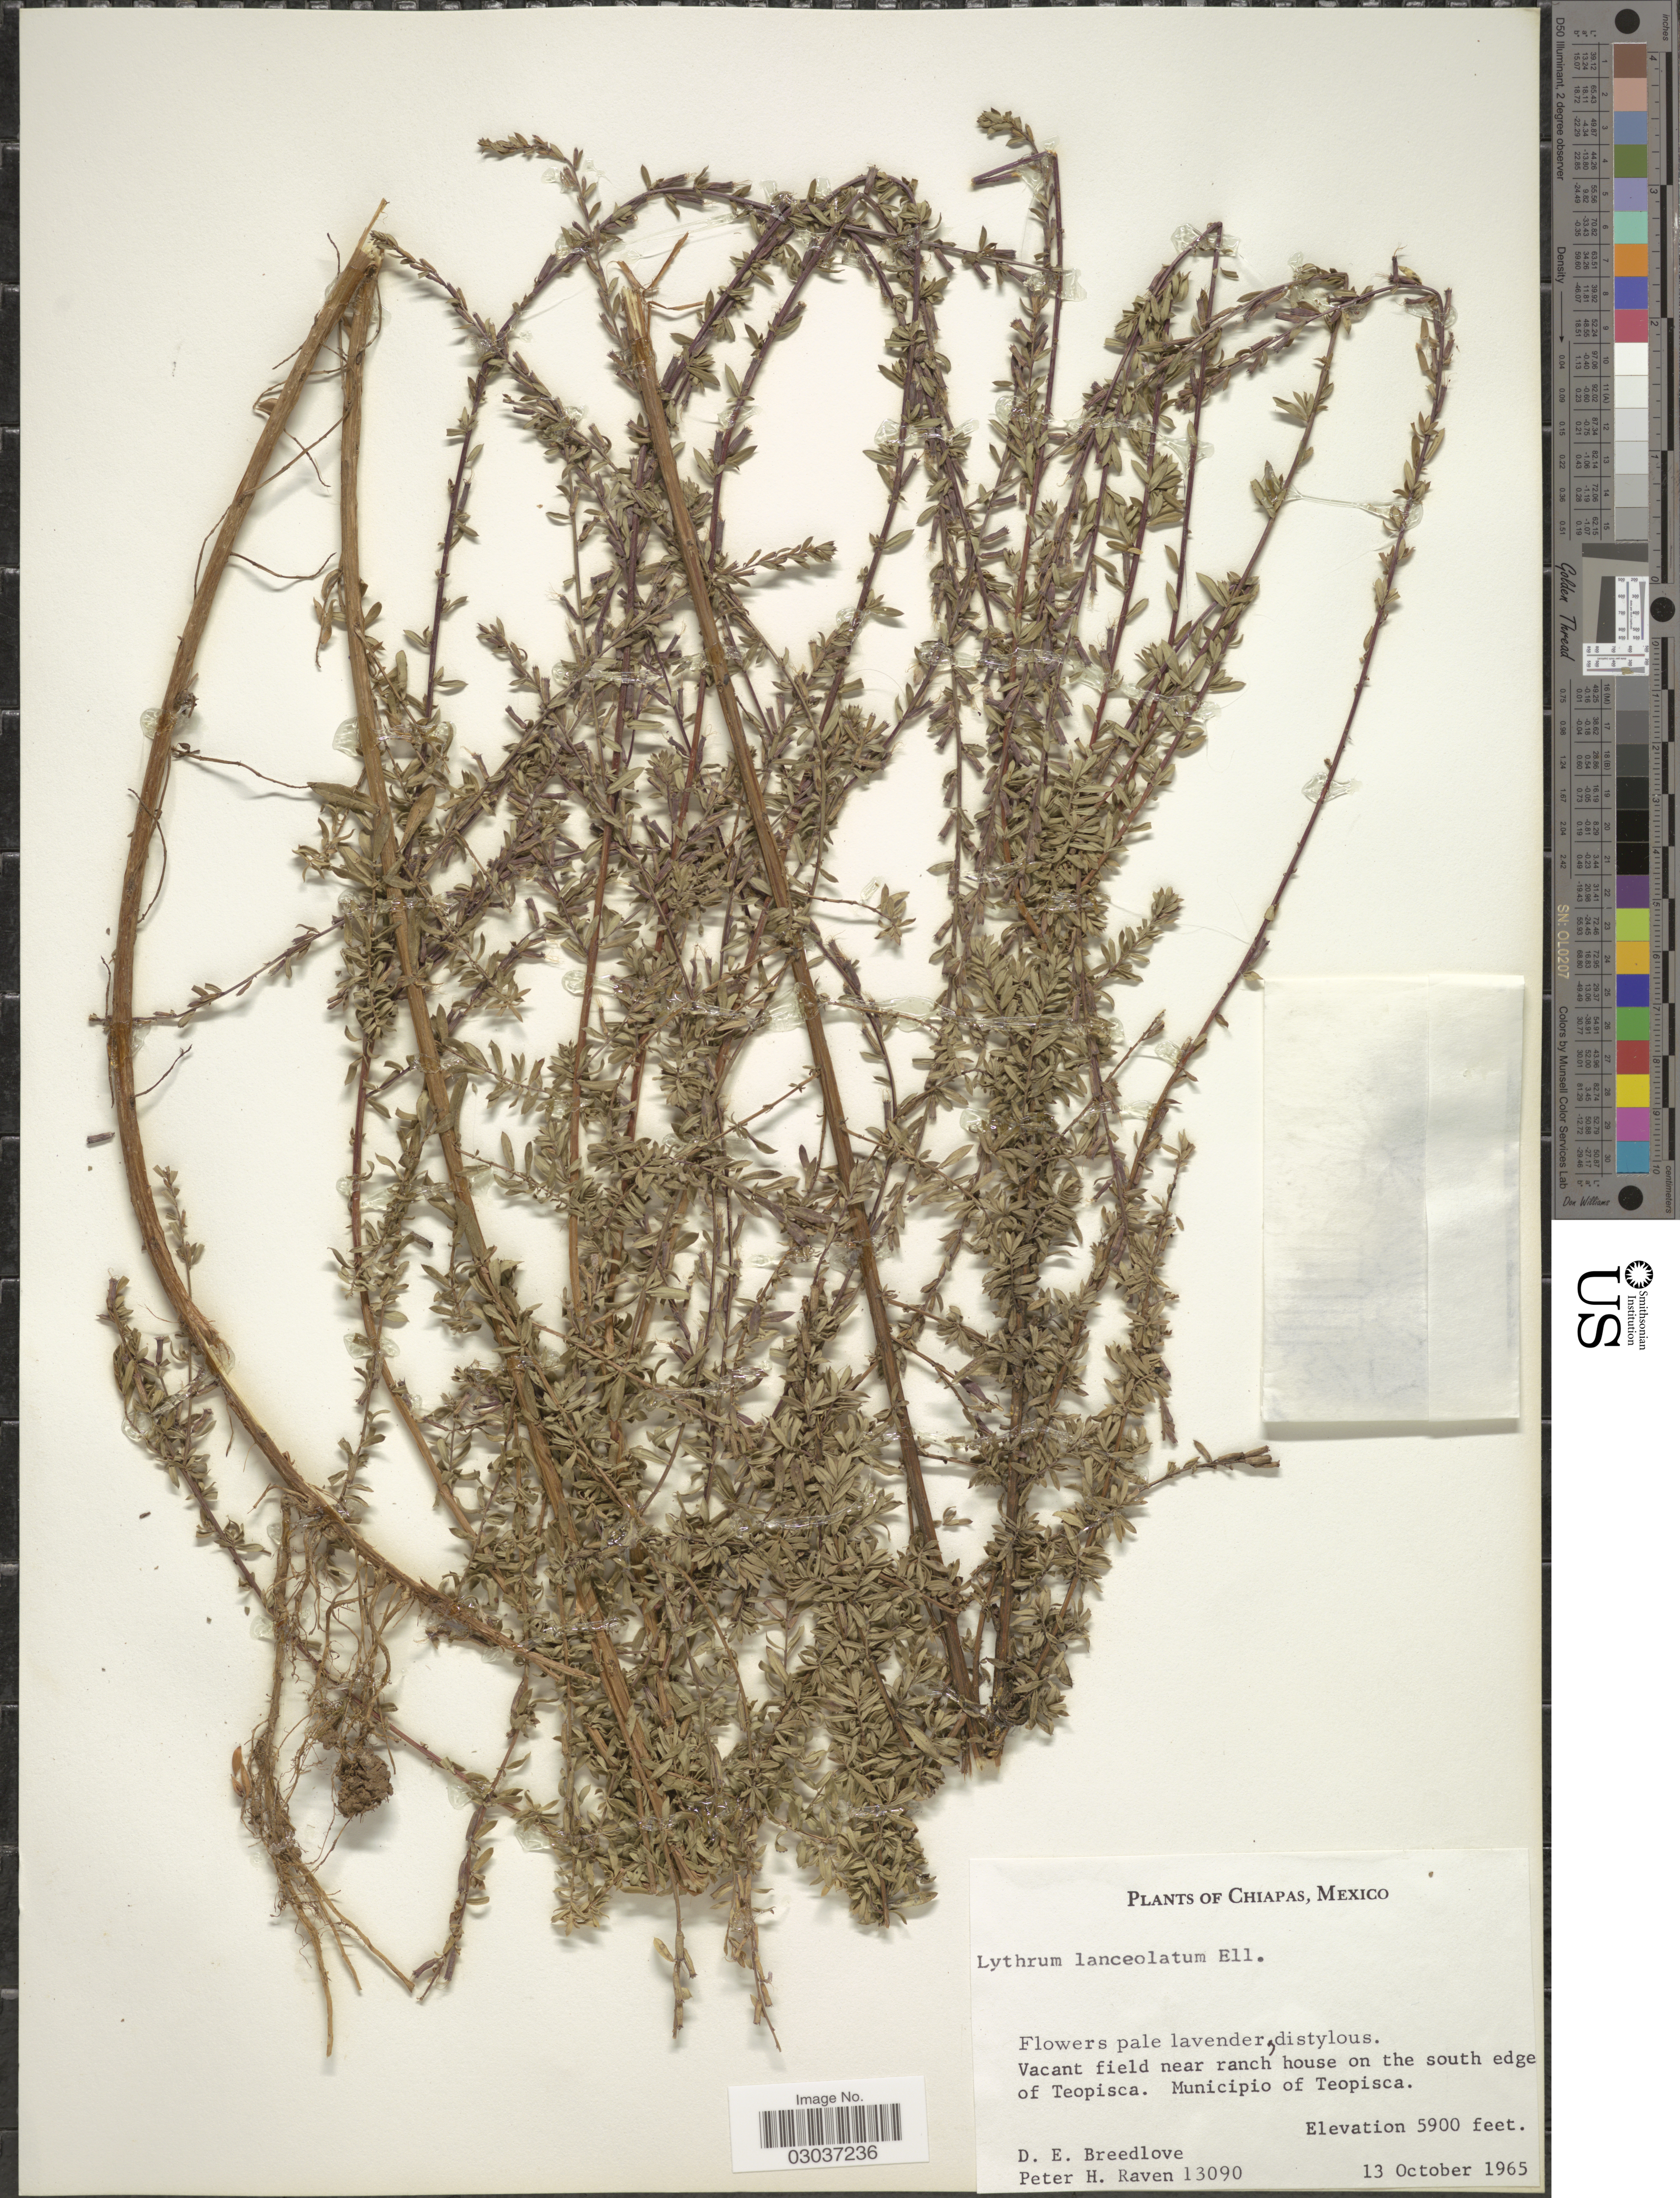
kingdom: Plantae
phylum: Tracheophyta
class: Magnoliopsida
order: Myrtales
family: Lythraceae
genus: Lythrum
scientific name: Lythrum lanceolatum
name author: Elliott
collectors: D. E. Breedlove & P. Raven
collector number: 13090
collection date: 1965-10-13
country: Mexico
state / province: Chiapas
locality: Vacant field near ranch house on the south edge of Teopisca. Municipio of Teopisca.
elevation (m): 1798